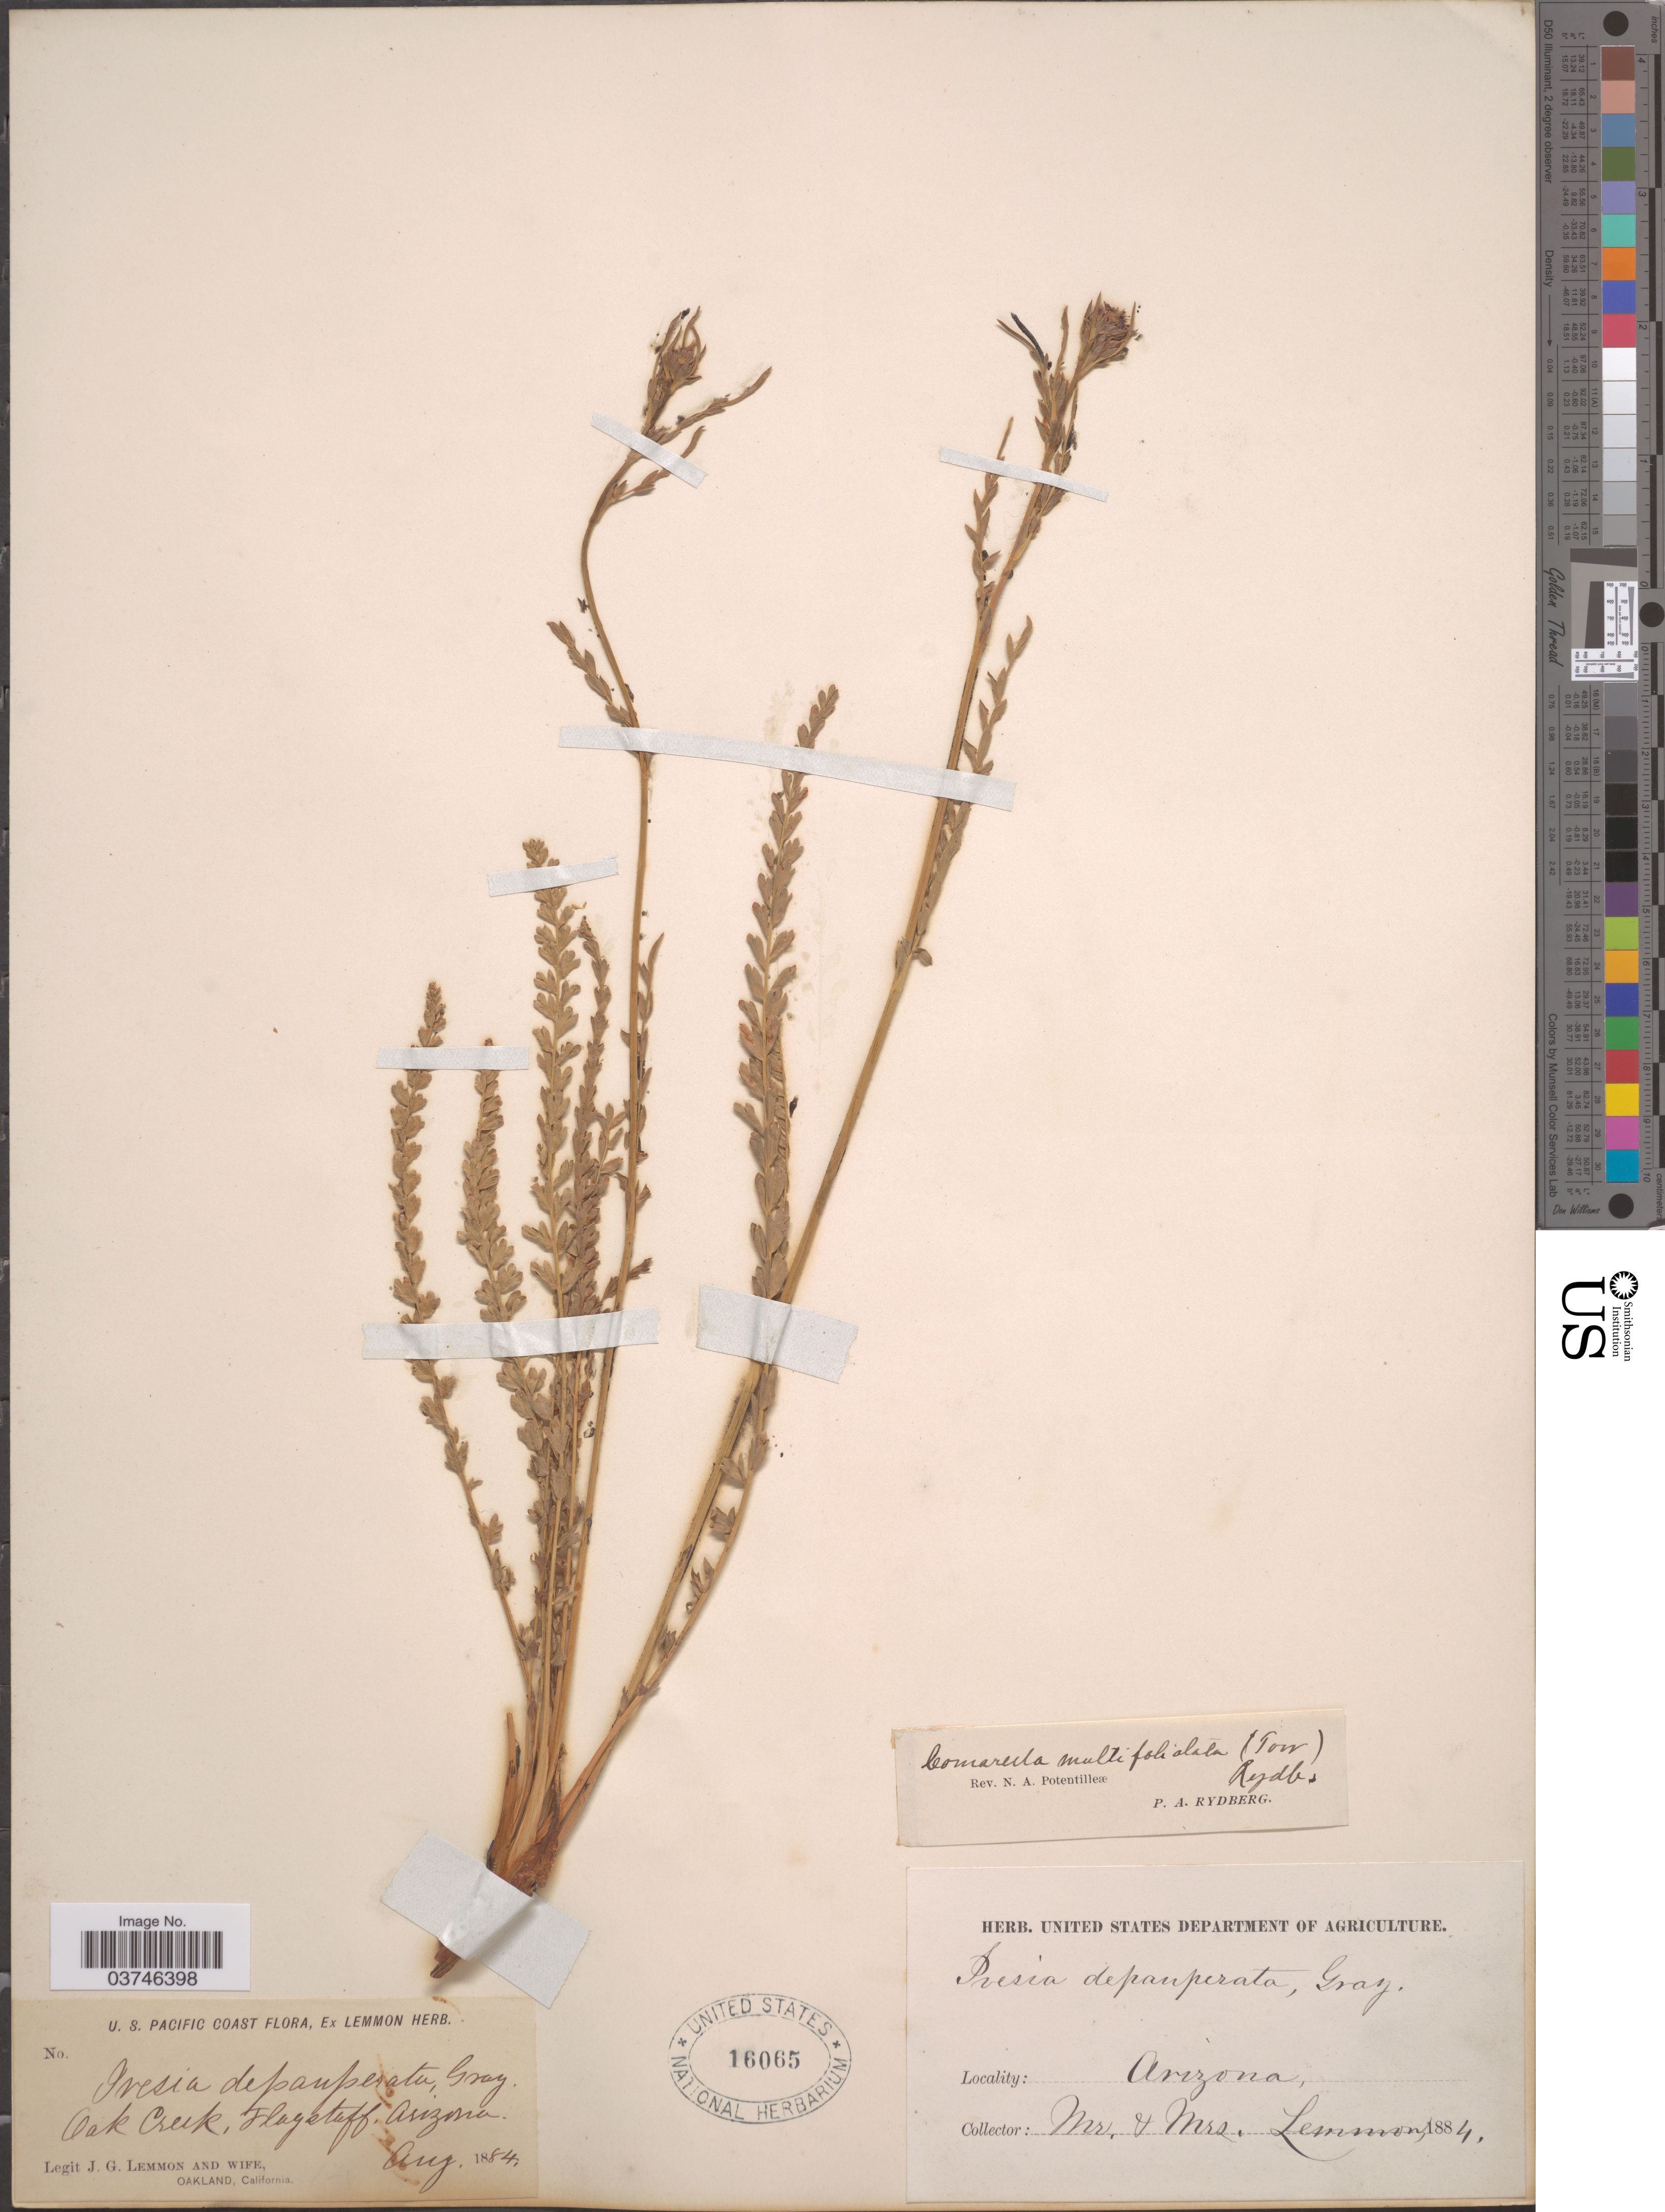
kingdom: Plantae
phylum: Tracheophyta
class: Magnoliopsida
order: Rosales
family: Rosaceae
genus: Potentilla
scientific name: Potentilla multifoliolata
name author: (Torr.) Kearney & Peebles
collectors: J. Lemmon & Mrs. J. G. Lemmon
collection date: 1884-08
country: United States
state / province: Arizona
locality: U. S. Pacific Coast. Oak Creek, Flagstaff.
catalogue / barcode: US 16065